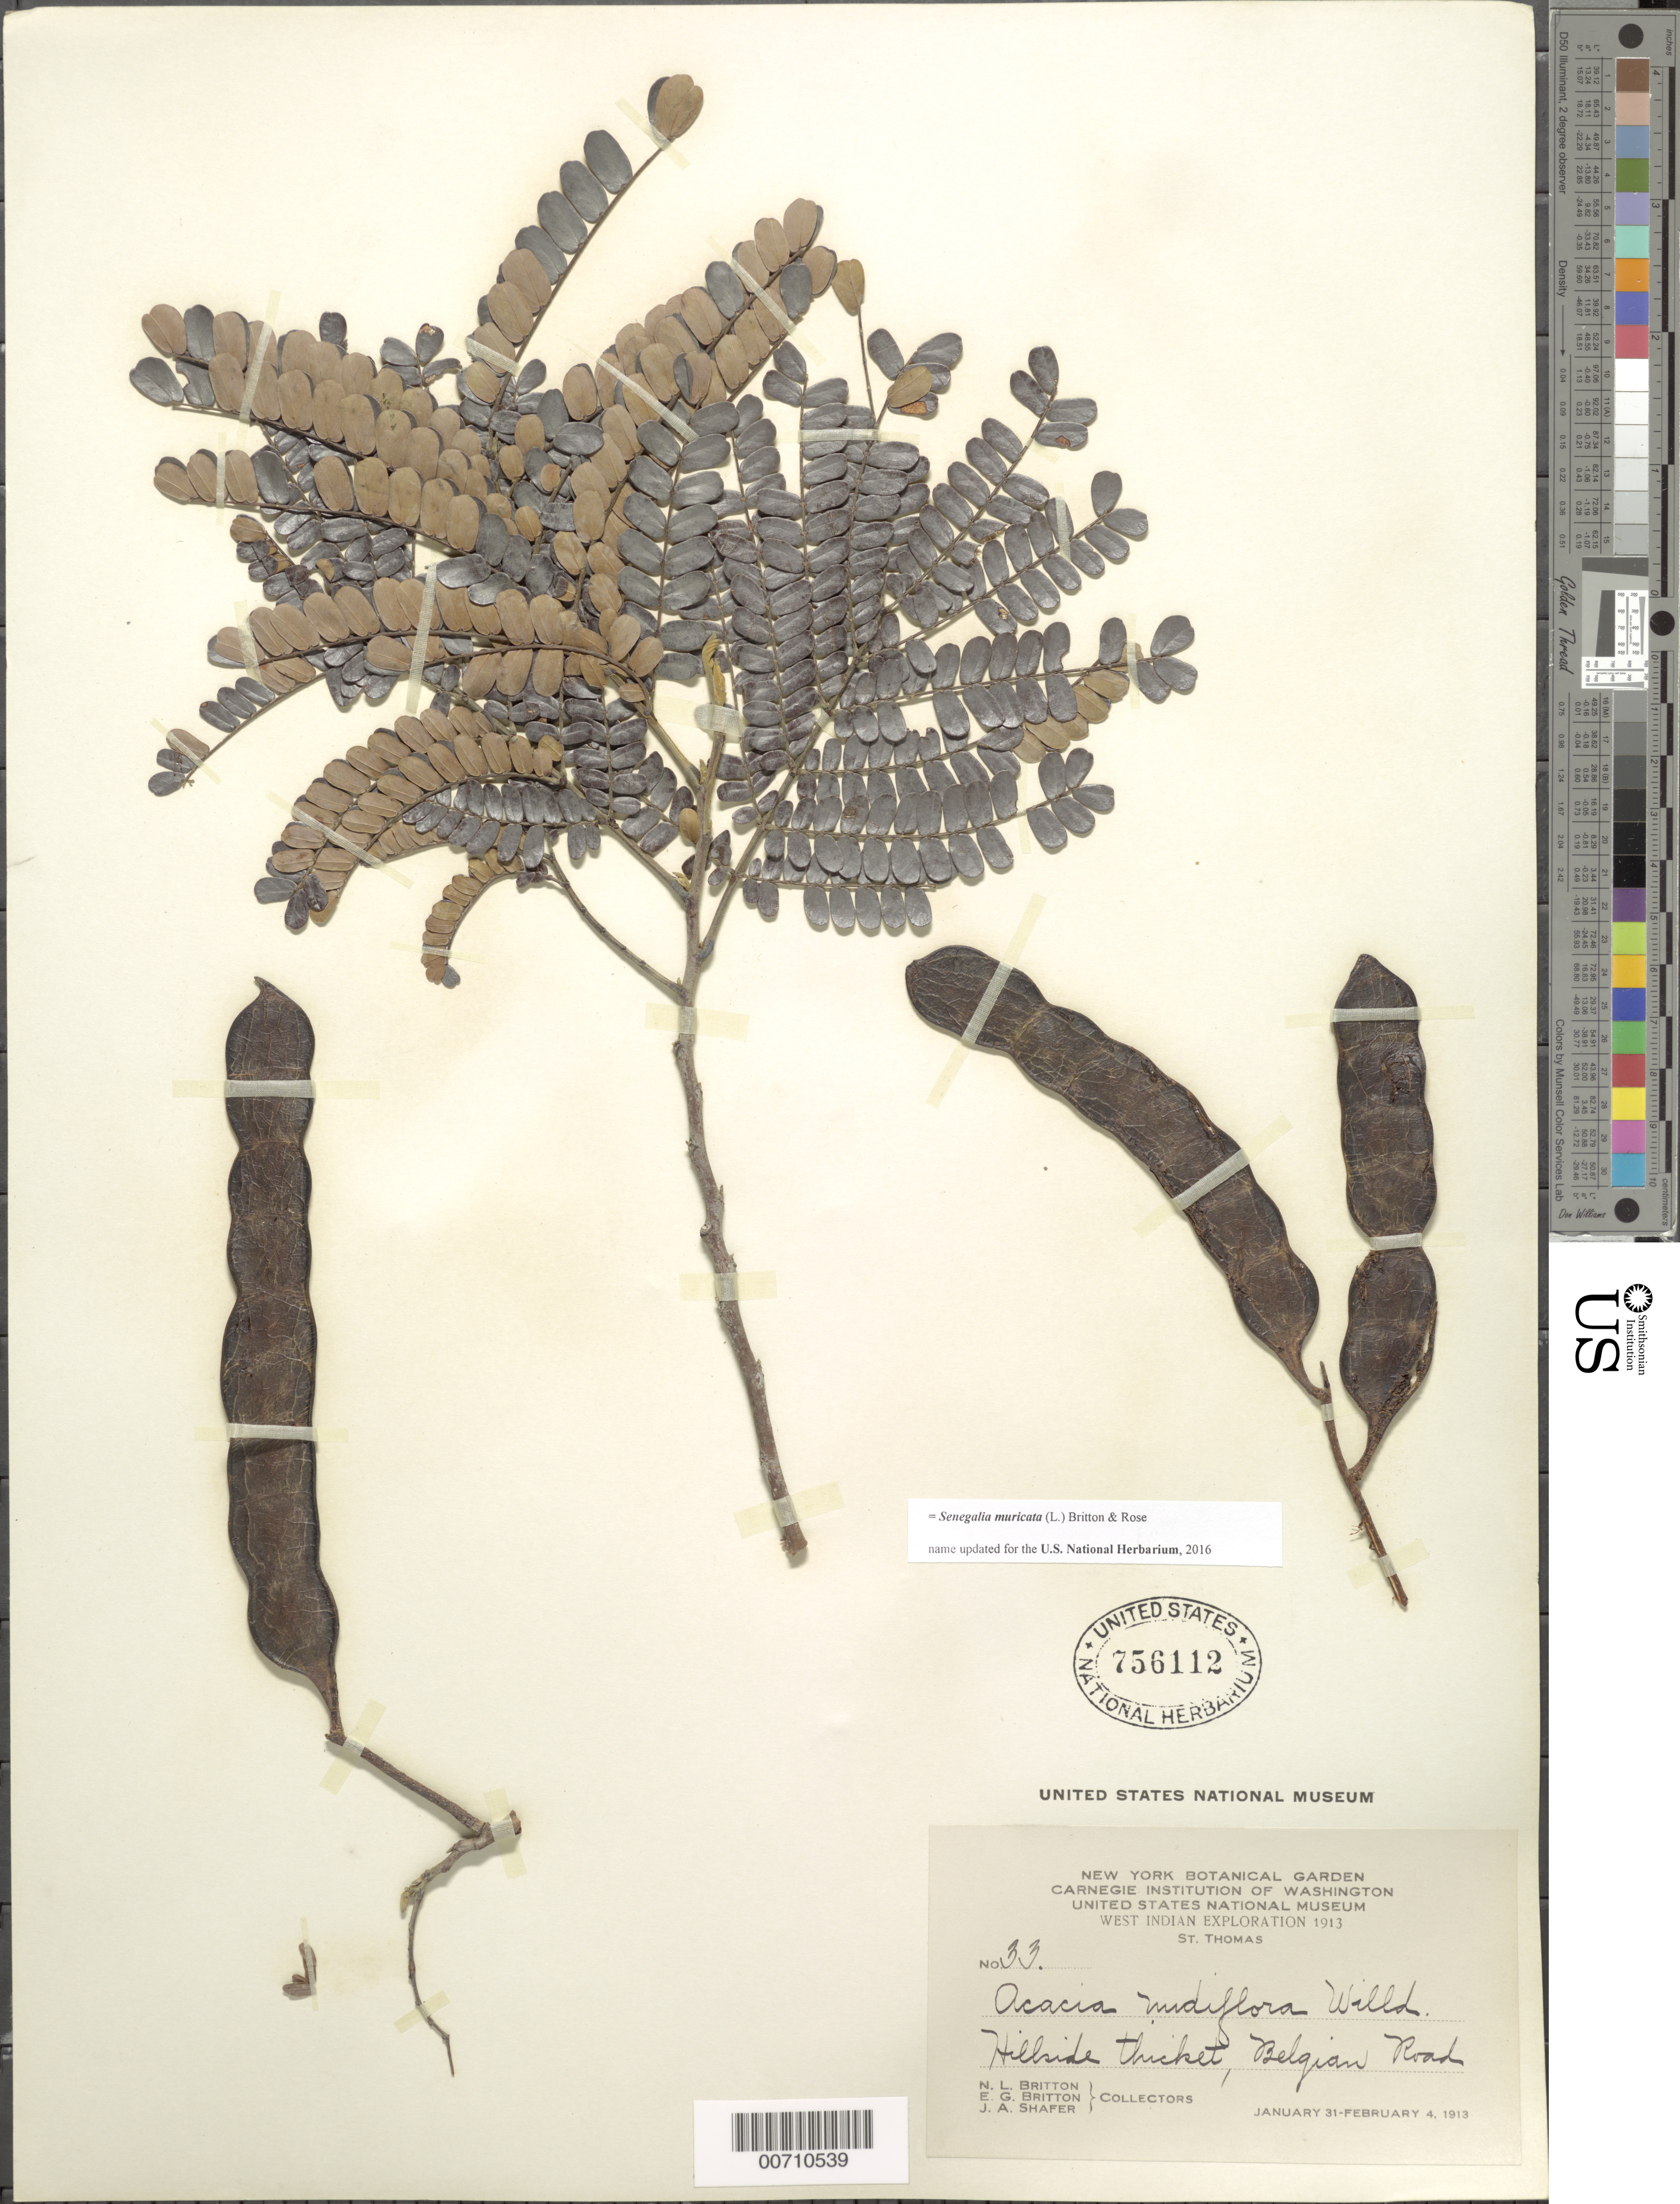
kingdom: Plantae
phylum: Tracheophyta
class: Magnoliopsida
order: Fabales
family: Fabaceae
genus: Parasenegalia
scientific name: Parasenegalia muricata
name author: (L.) Seigler & Ebinger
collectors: N. Britton, E. G. Britton & J. A. Shafer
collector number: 33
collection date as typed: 31 Jan 1913 to 04 Feb 1913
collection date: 1913-01-31/1913-02-04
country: U.S. Virgin Islands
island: St. Thomas Island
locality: Belgian Rd.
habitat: Hillside thicket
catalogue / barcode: US 756112